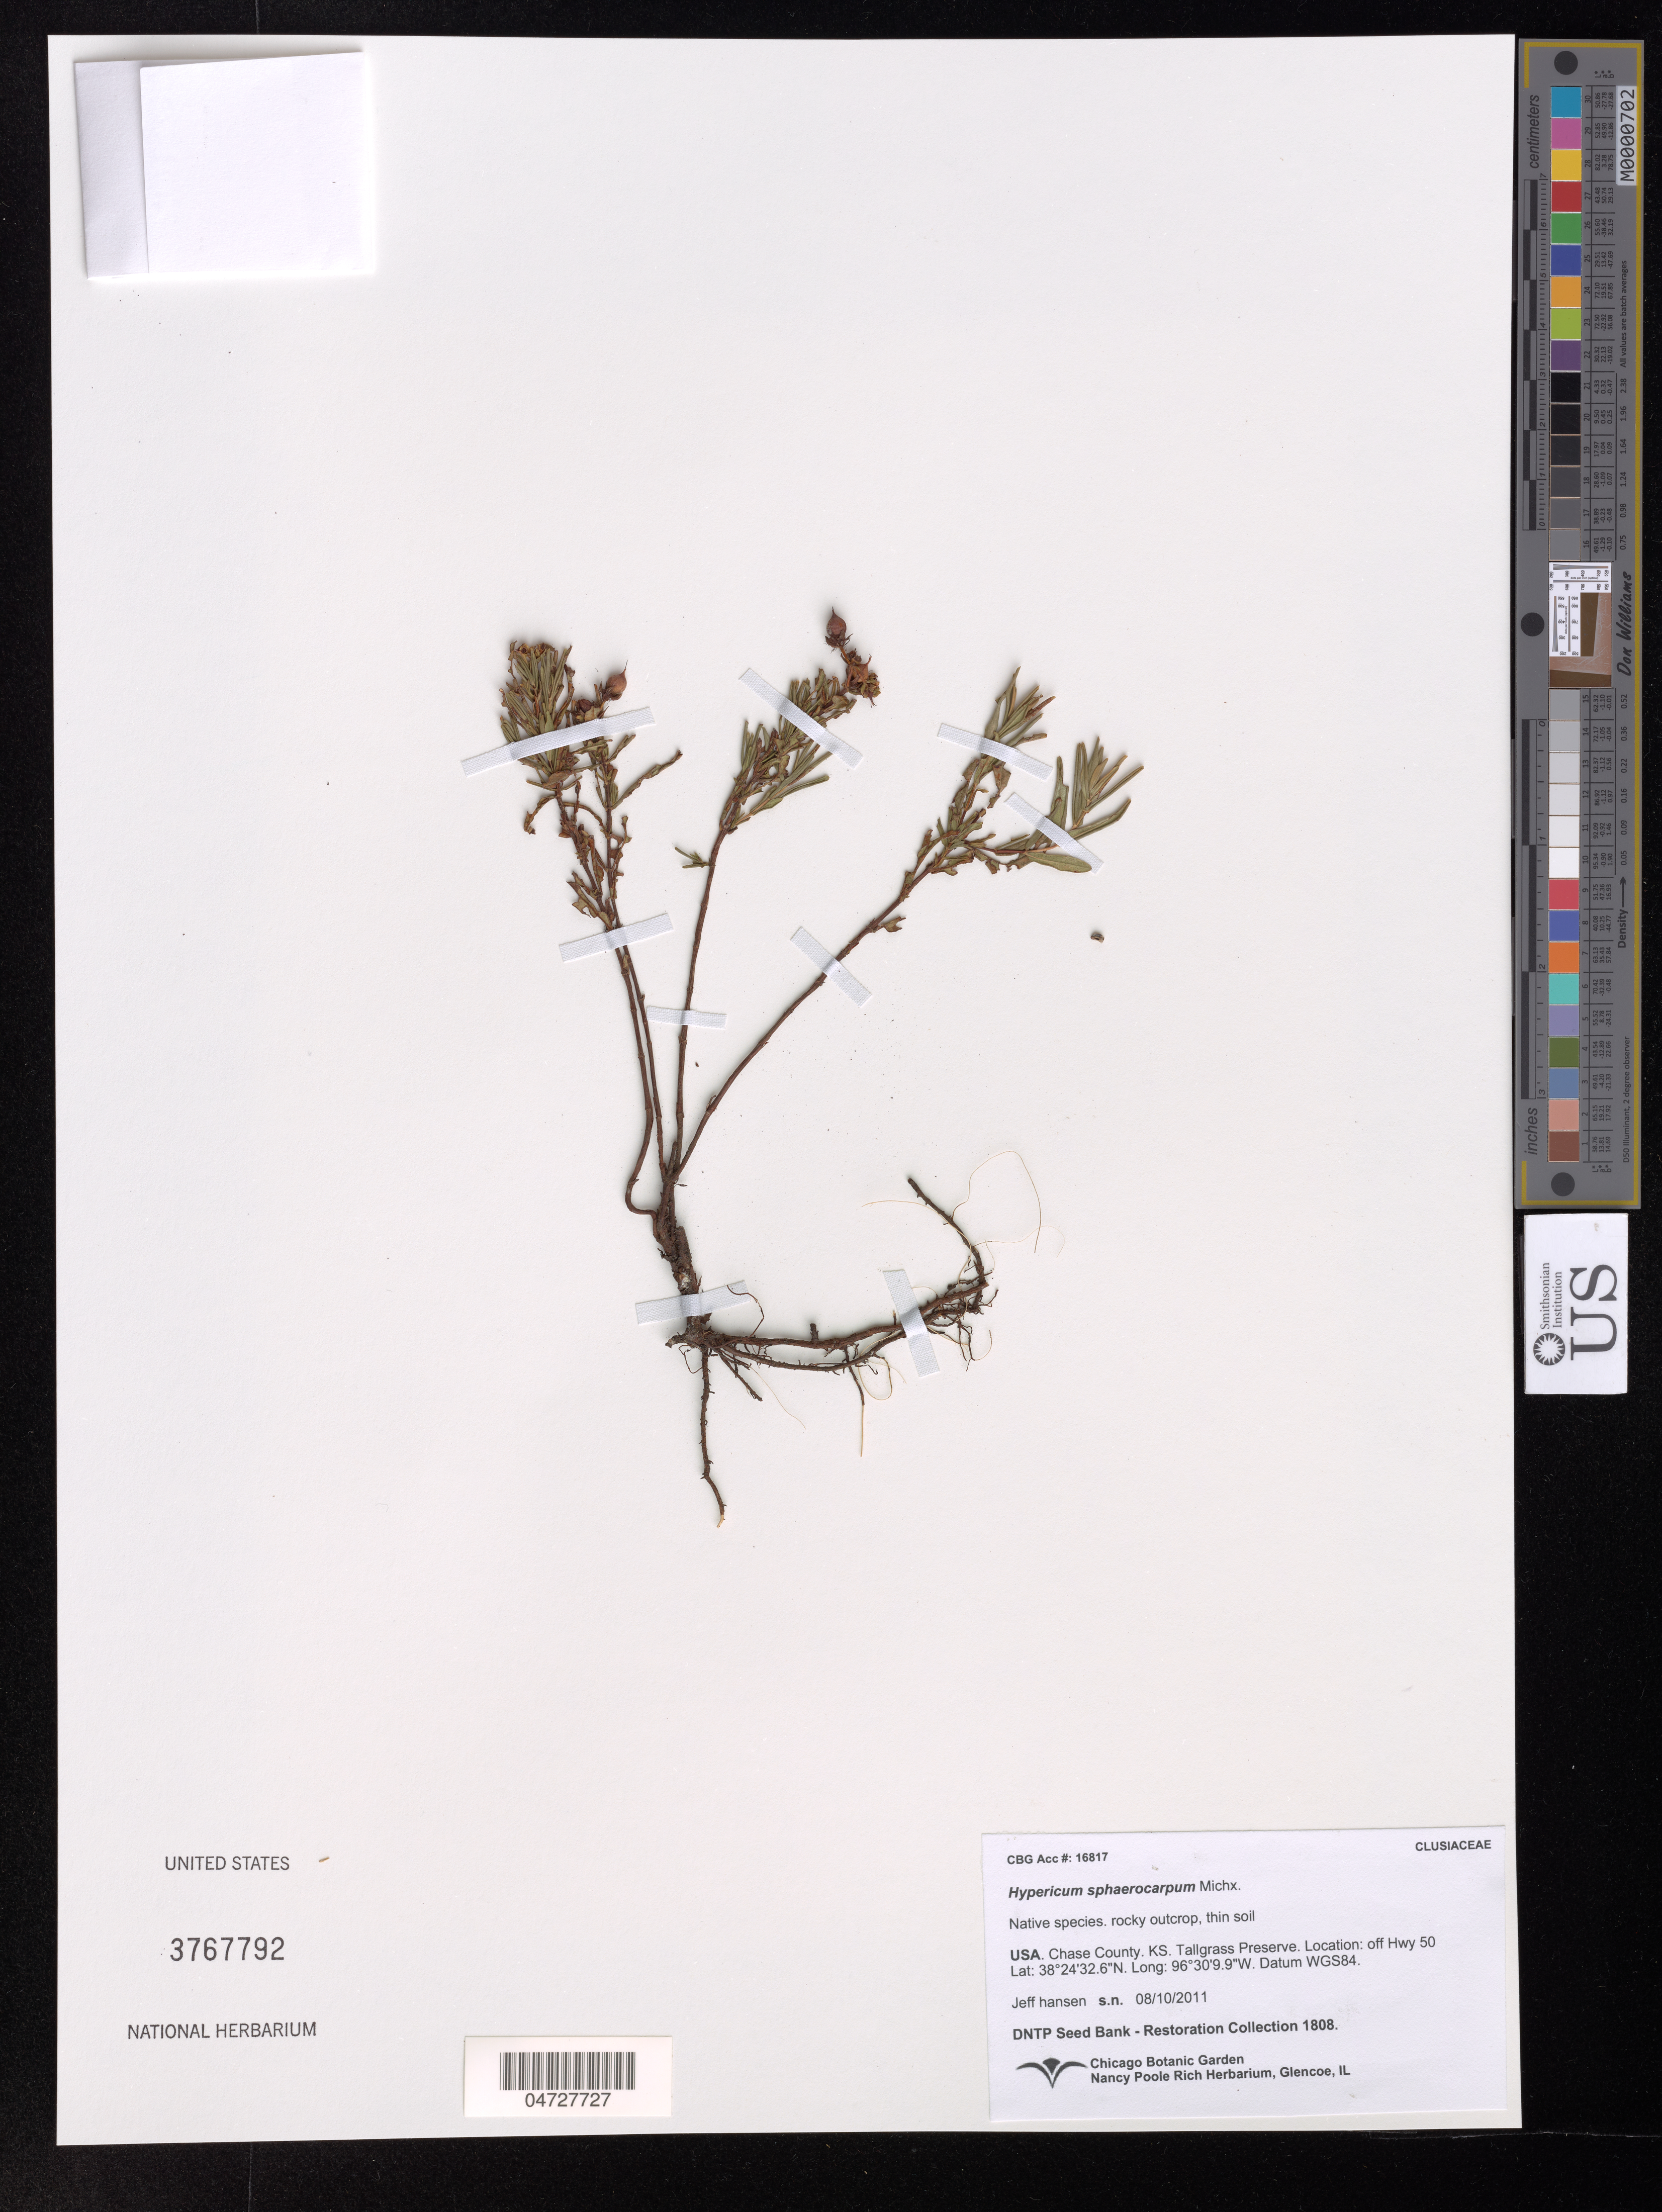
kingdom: Plantae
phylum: Tracheophyta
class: Magnoliopsida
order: Malpighiales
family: Hypericaceae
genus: Hypericum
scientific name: Hypericum sphaerocarpum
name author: Michx.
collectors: J. Hansen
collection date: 2011-08-10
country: United States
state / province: Kansas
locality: Chase County. Tallgrass Preserve. off Hwy 50.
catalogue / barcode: US 3767792